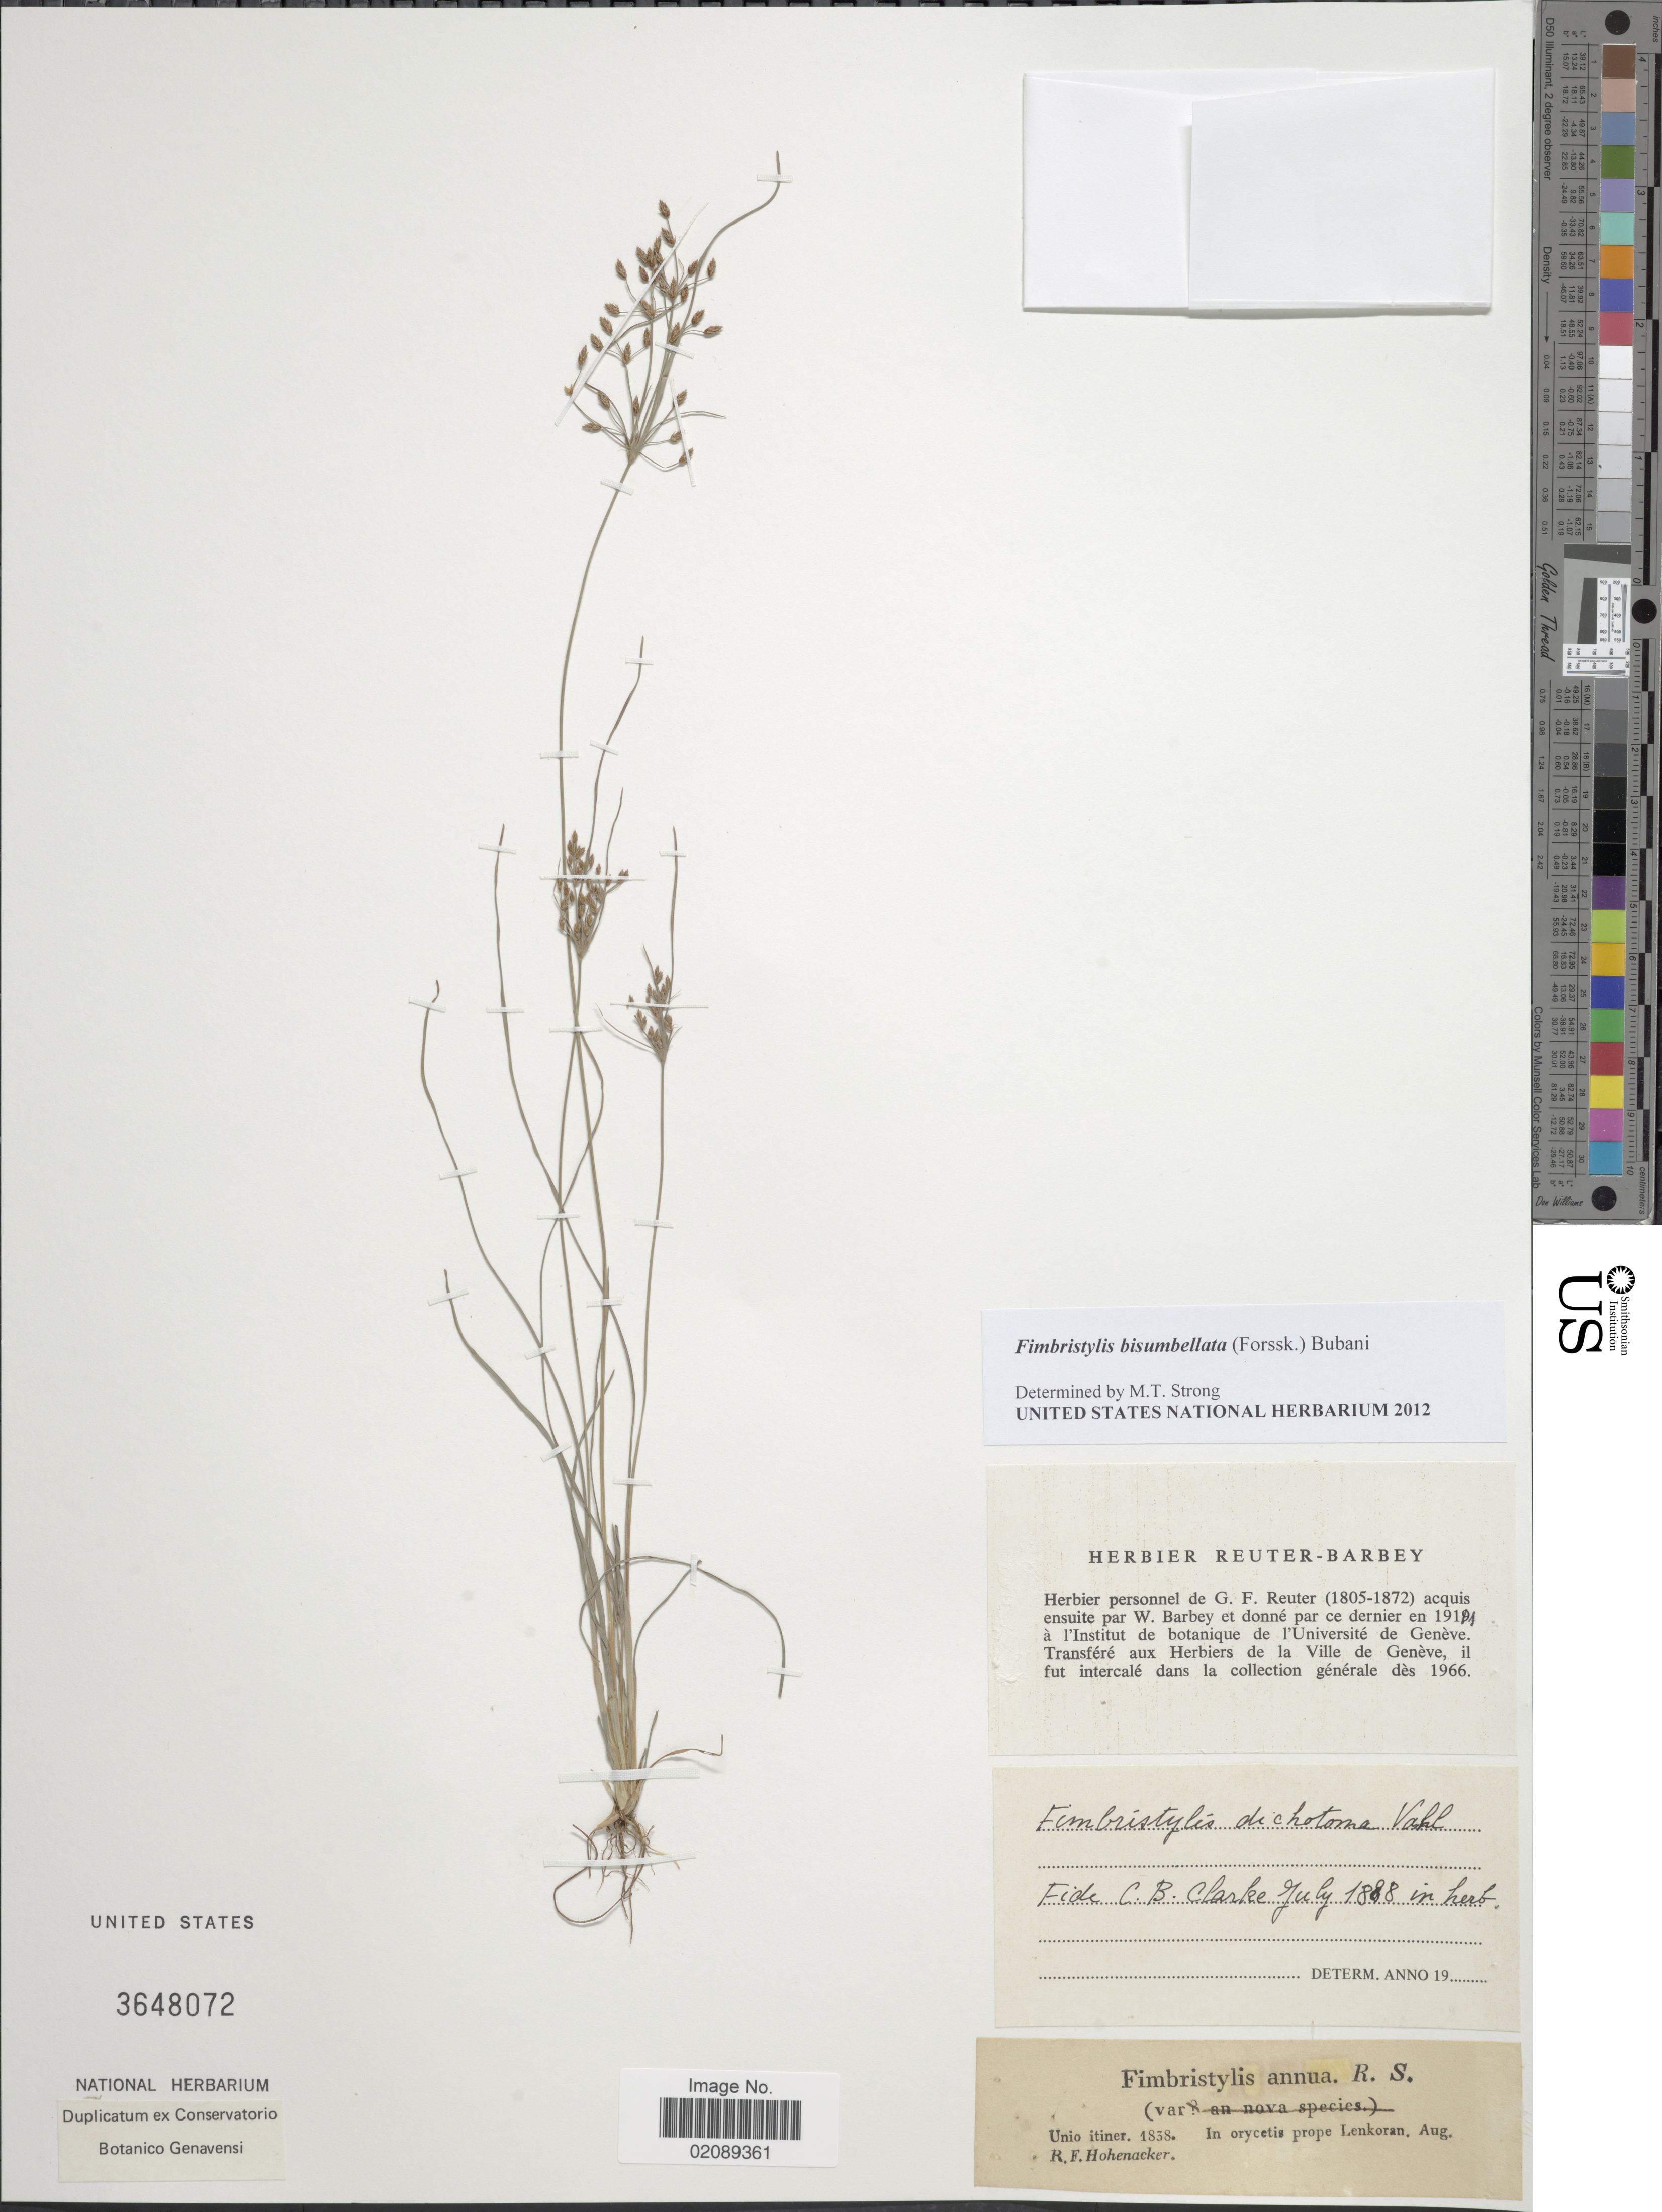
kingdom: Plantae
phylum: Tracheophyta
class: Liliopsida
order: Poales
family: Cyperaceae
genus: Fimbristylis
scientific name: Fimbristylis bisumbellata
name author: (Forssk.) Bubani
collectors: R. F. Hohenacker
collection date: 1858-08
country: Azerbaijan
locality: Lenkoran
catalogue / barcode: US 3648072